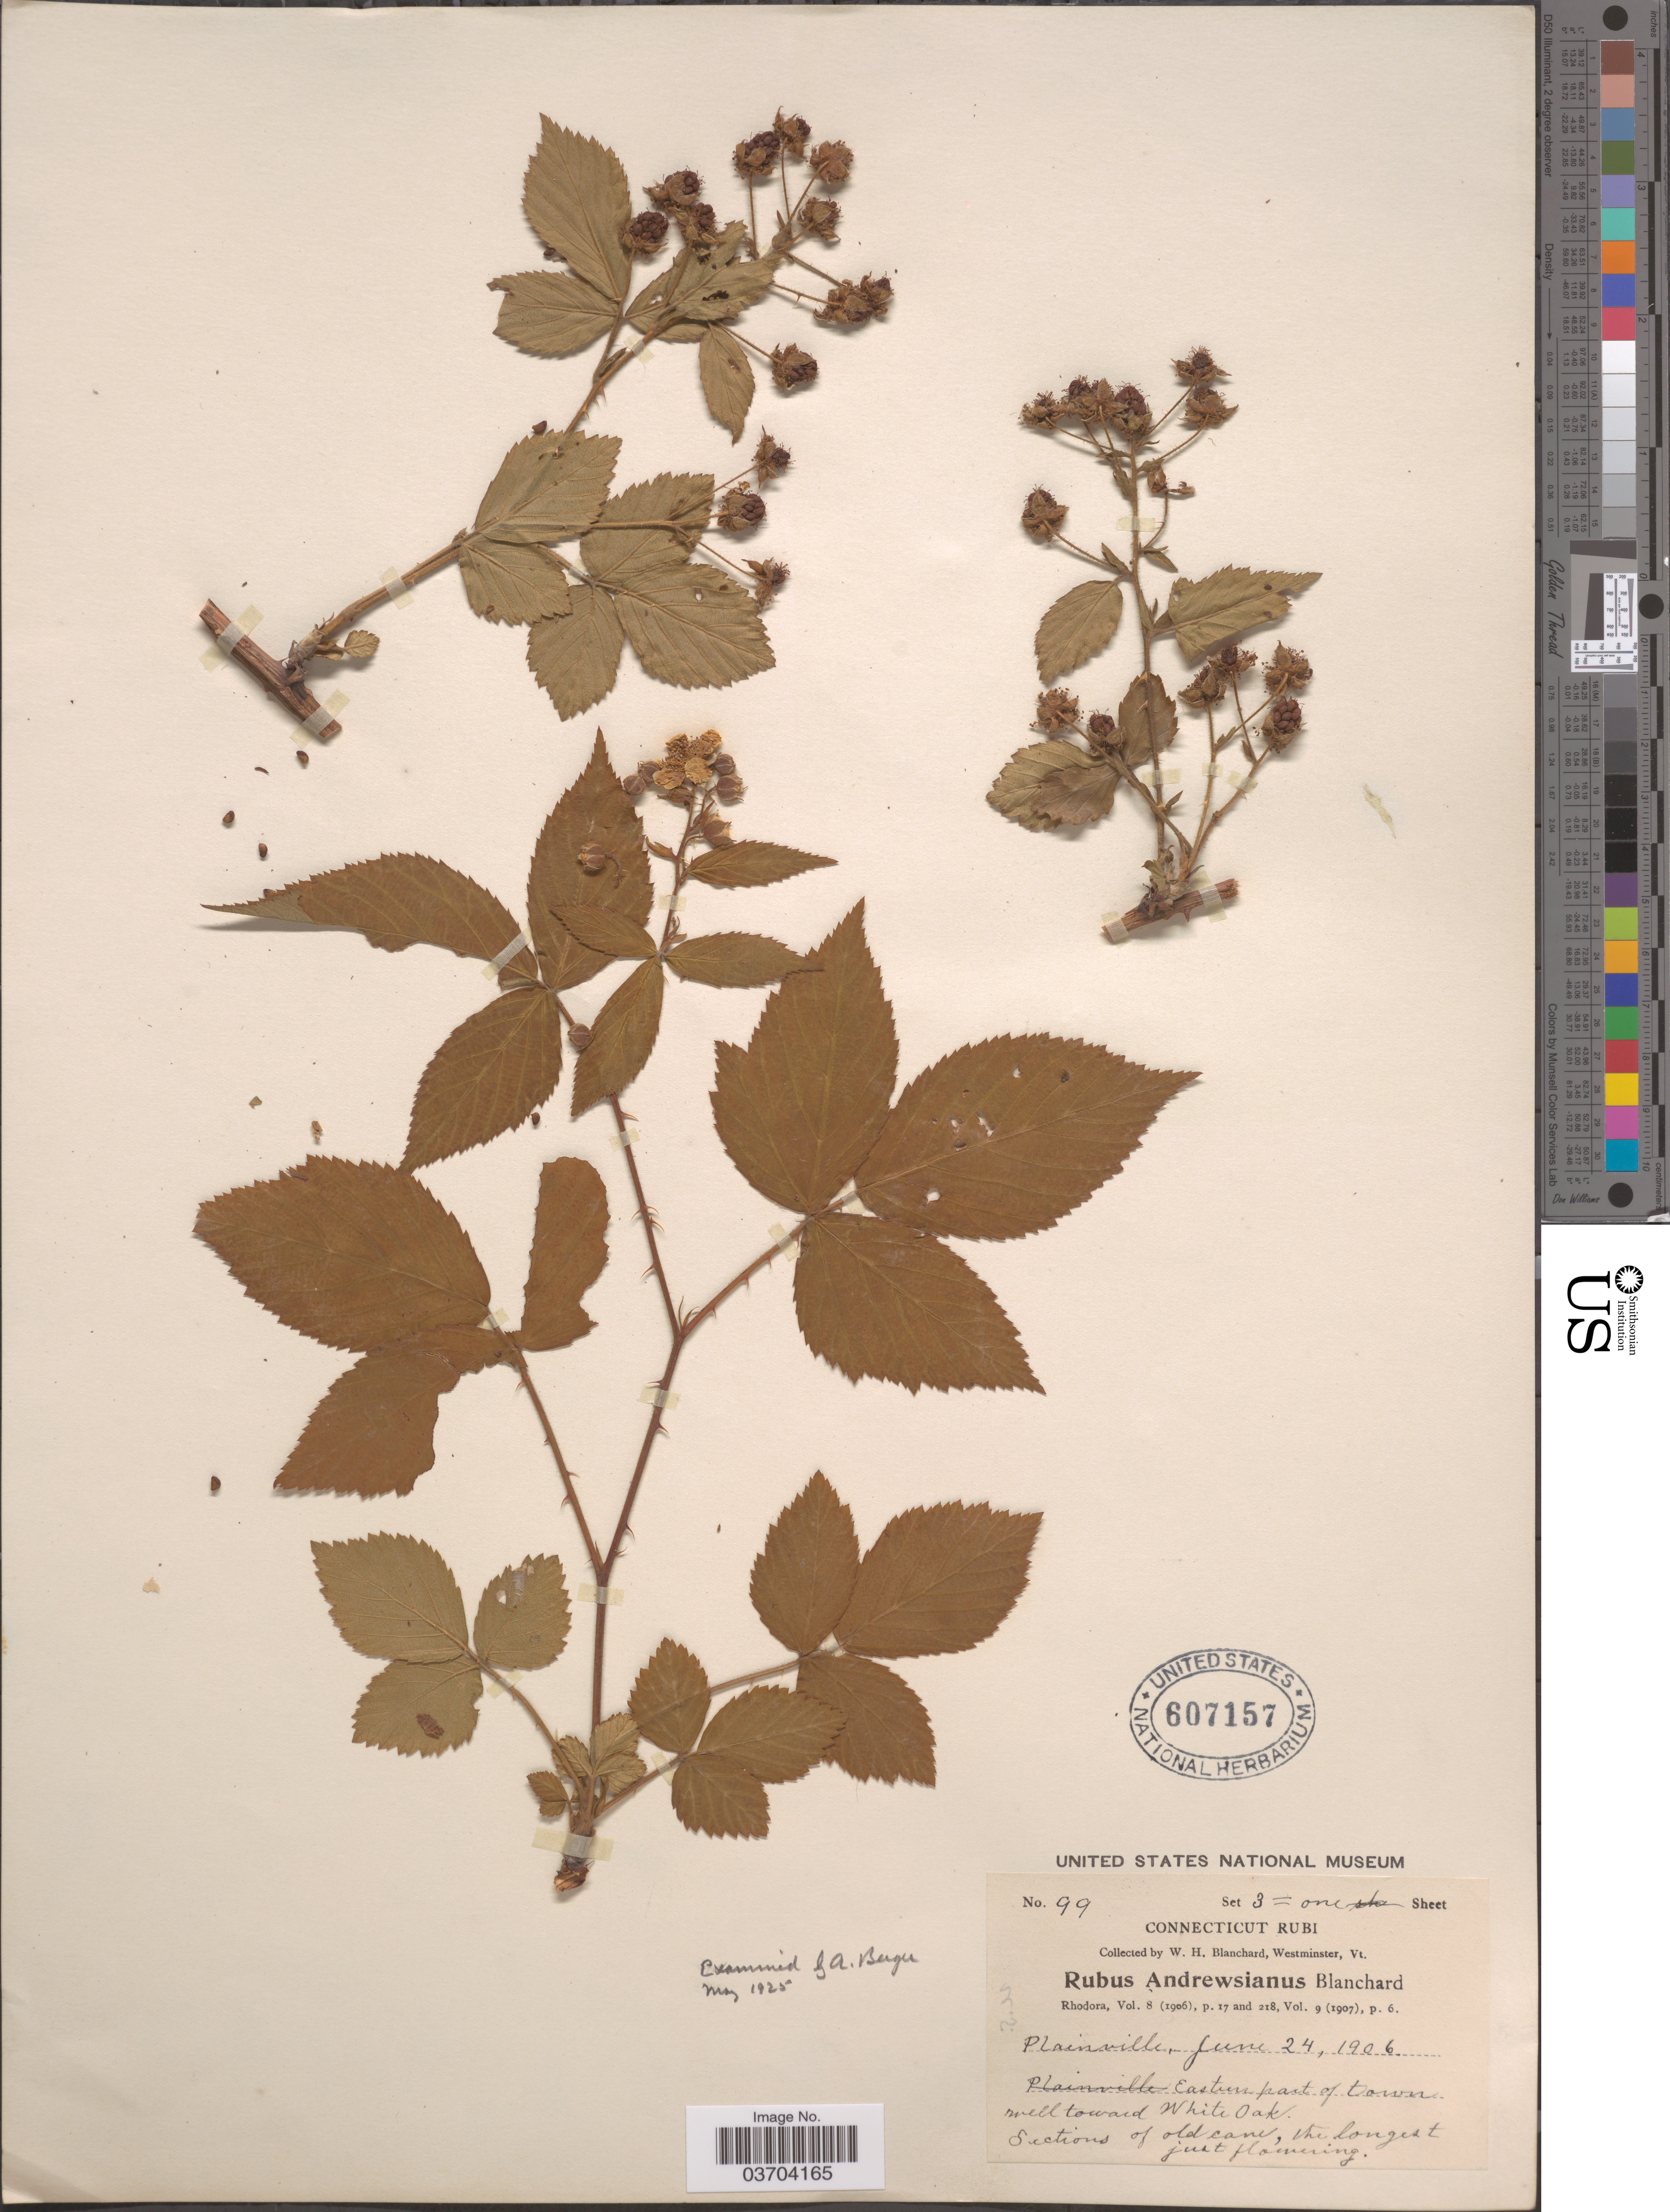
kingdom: Plantae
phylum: Tracheophyta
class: Magnoliopsida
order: Rosales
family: Rosaceae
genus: Rubus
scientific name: Rubus andrewsianus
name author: Blanch.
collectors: W. H. Blanchard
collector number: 99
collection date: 1906-06-24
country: United States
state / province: Connecticut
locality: Plainville. Eastern part of town. Well toward White Oak.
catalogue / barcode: US 607157